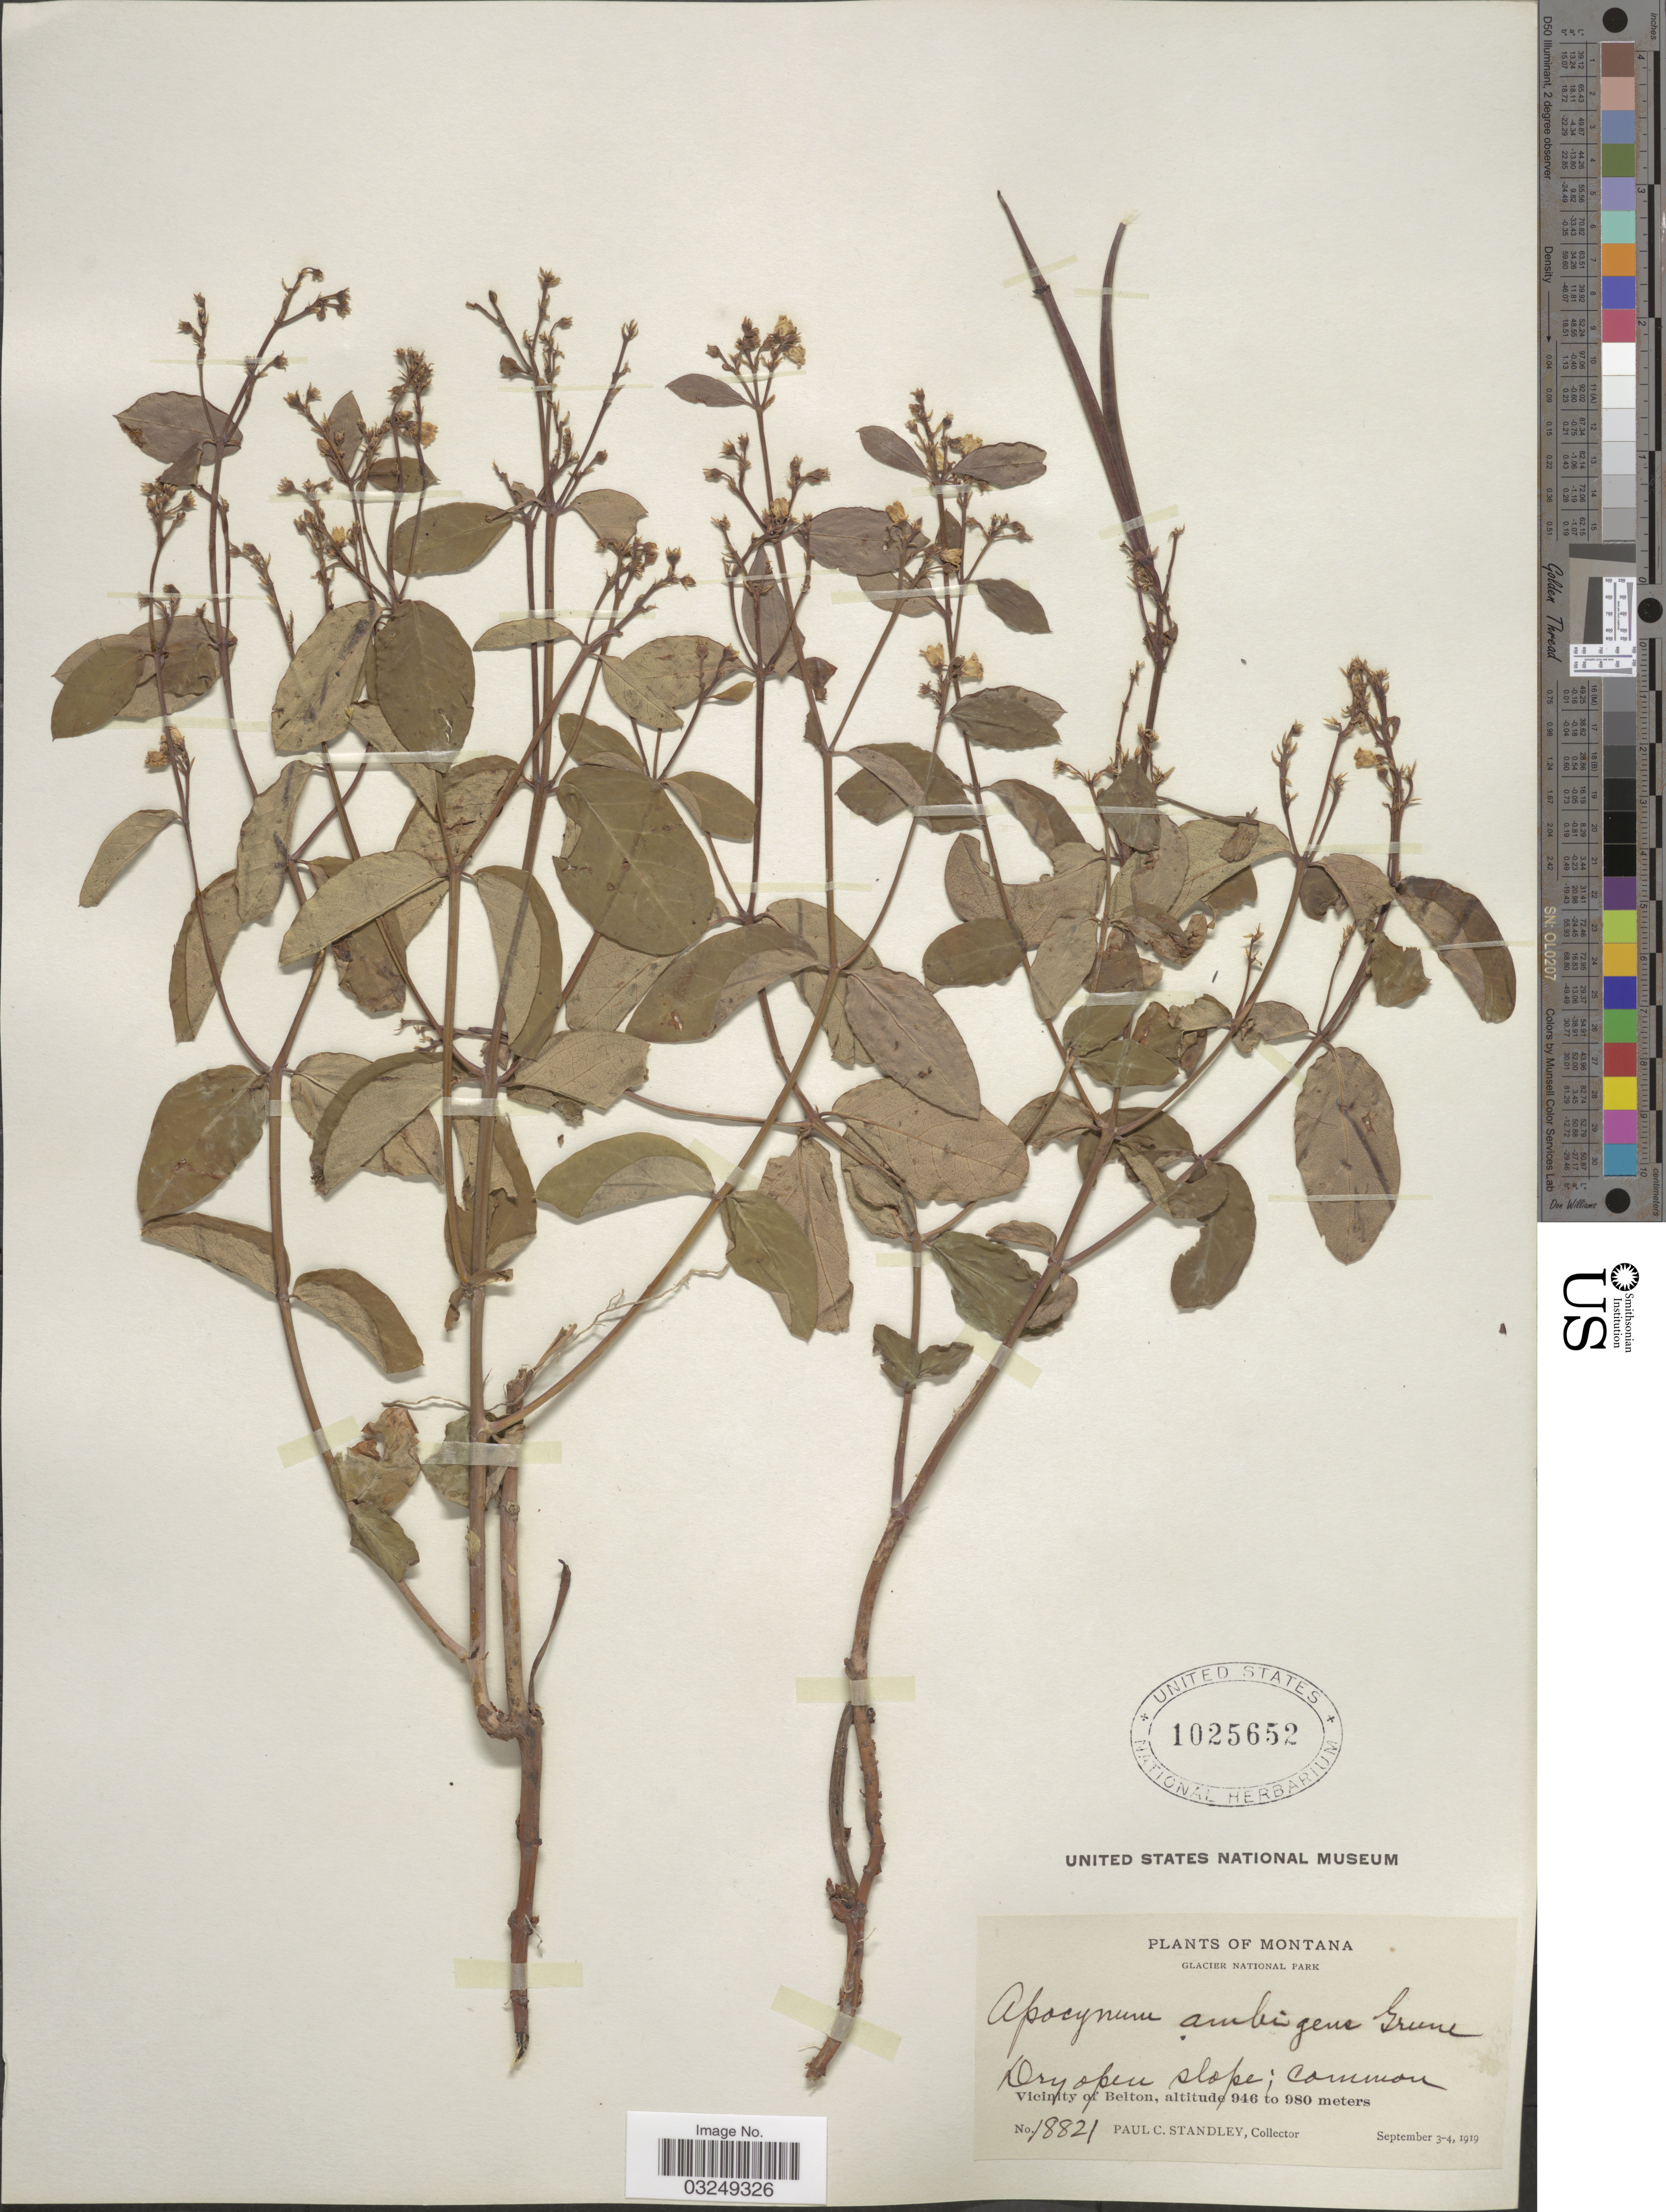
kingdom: Plantae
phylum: Tracheophyta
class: Magnoliopsida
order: Gentianales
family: Apocynaceae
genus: Apocynum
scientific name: Apocynum ambigens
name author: S.W. Greene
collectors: P. C. Standley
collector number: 18821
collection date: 1919-09-03/1919-09-04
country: United States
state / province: Montana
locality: Glacier National Park. Vicinity of Belton.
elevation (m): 946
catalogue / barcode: US 1025652